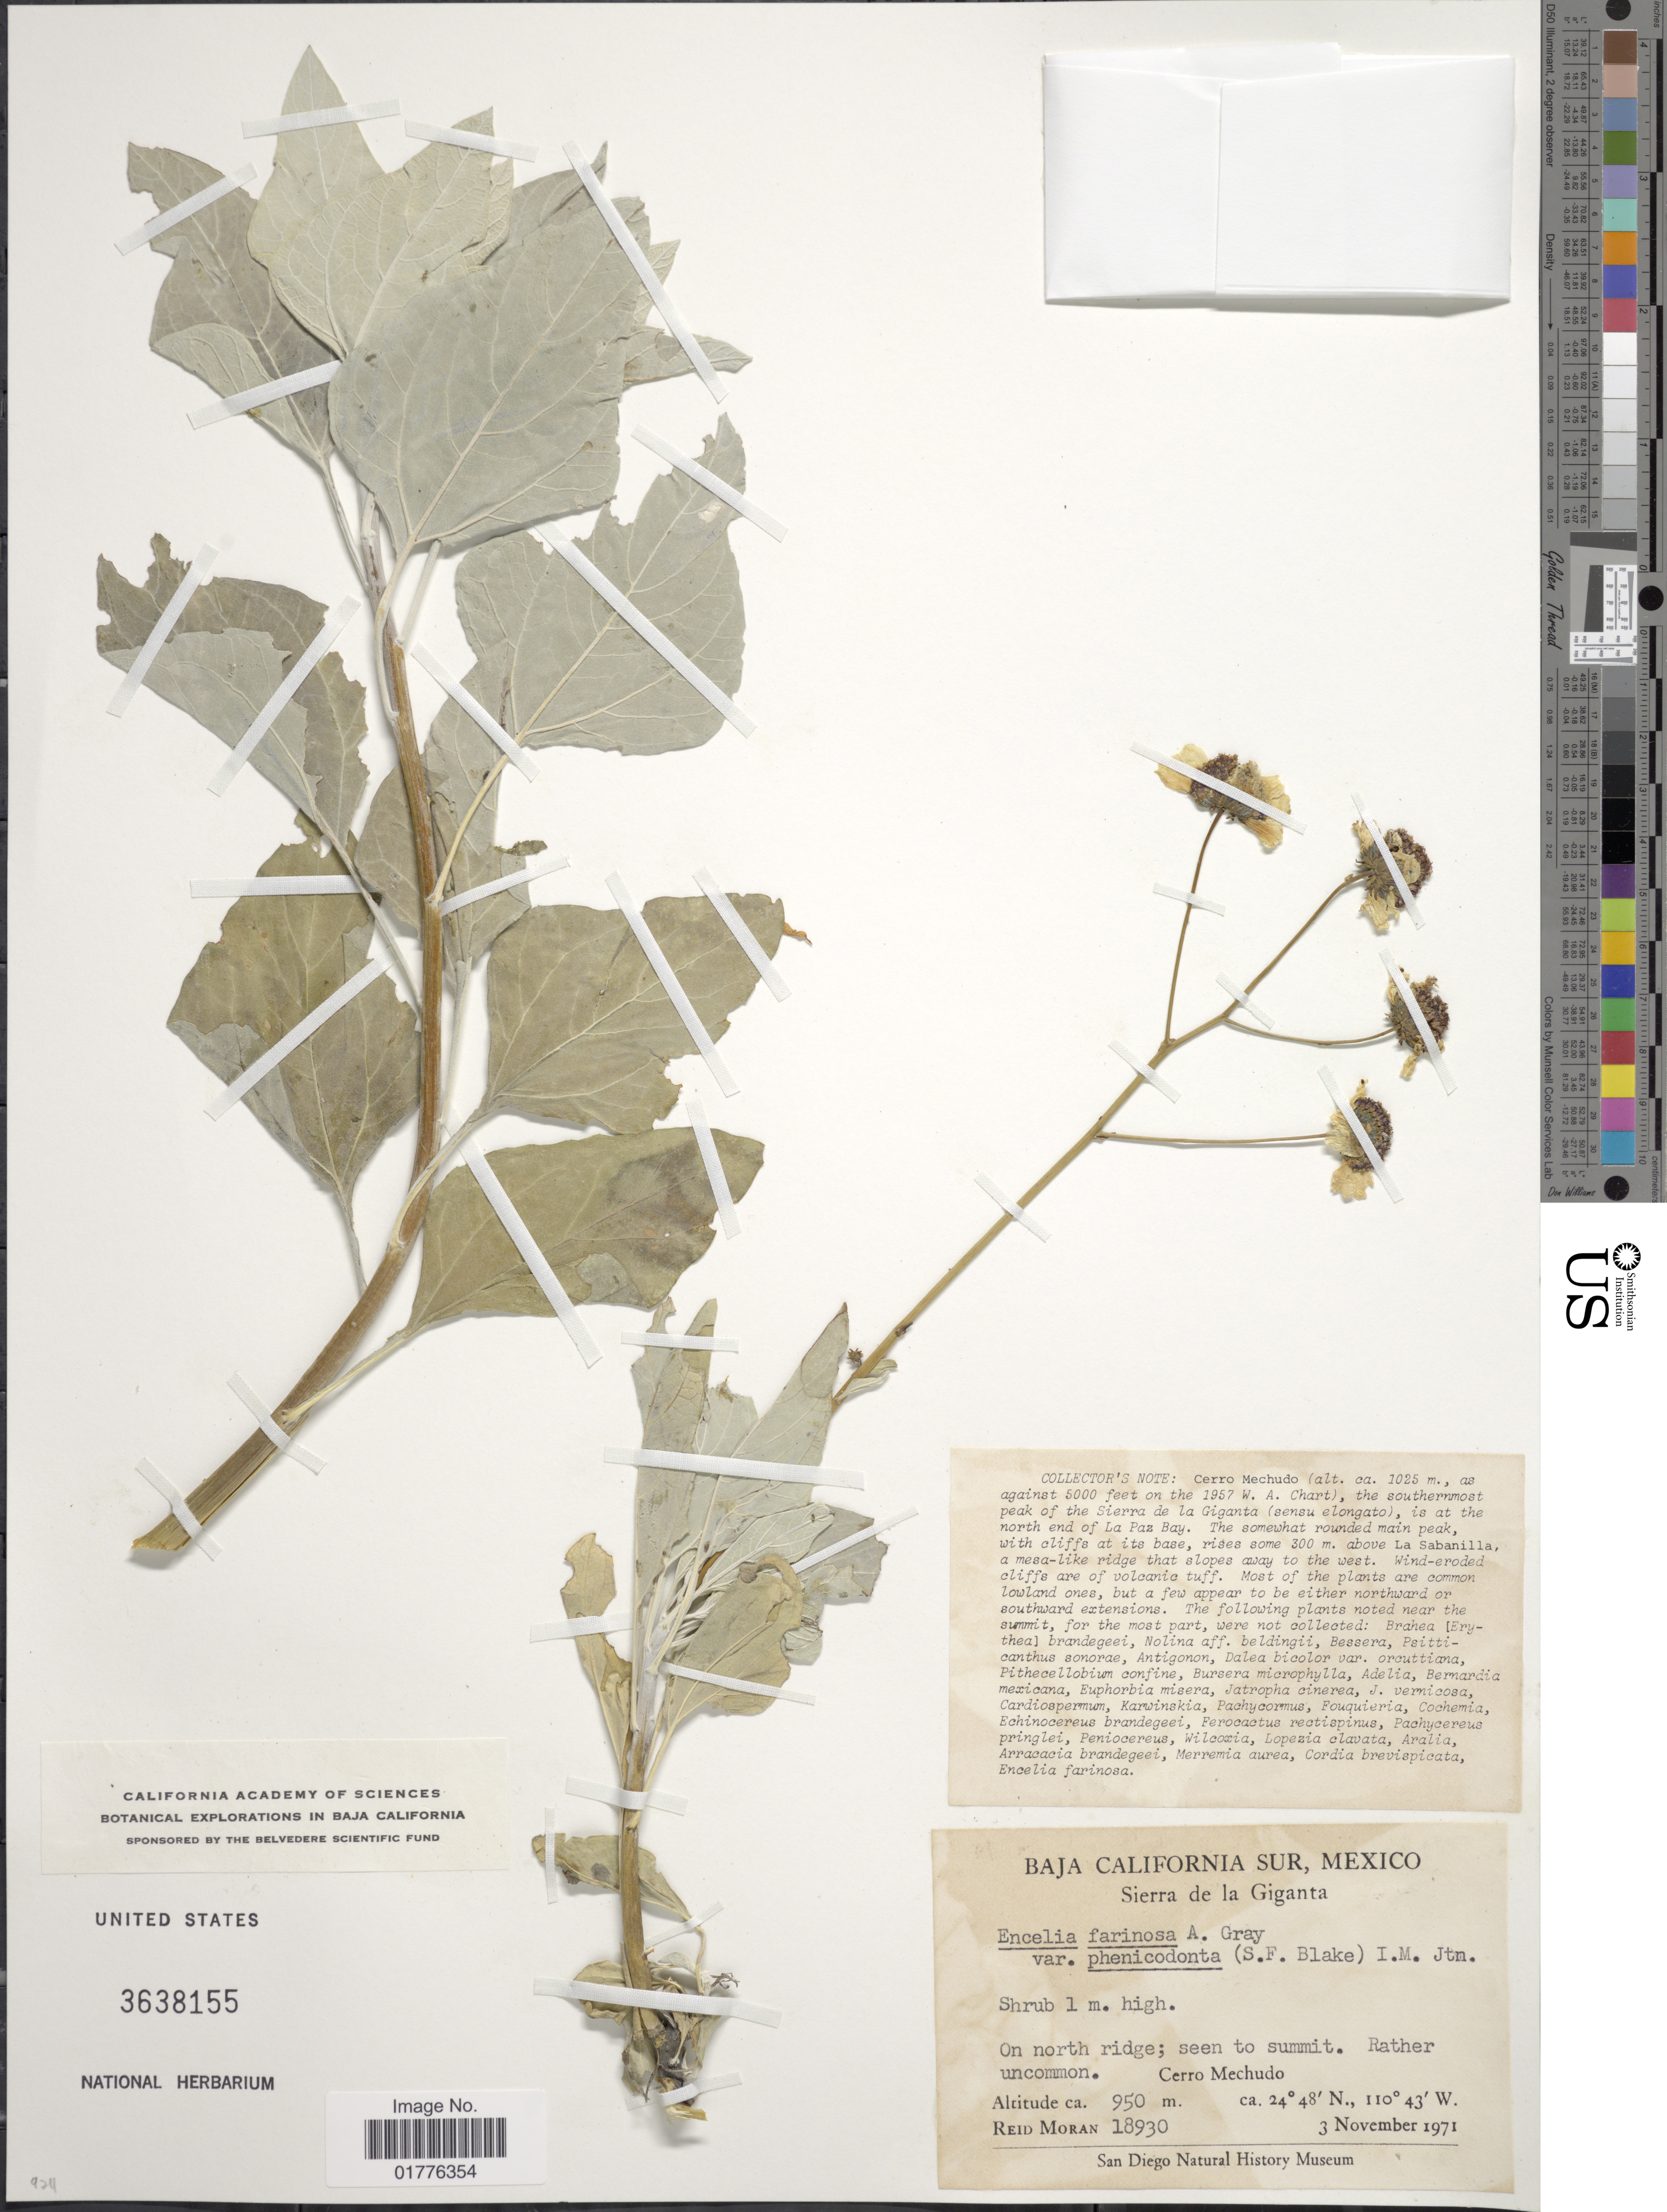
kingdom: Plantae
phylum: Tracheophyta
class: Magnoliopsida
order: Asterales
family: Asteraceae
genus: Encelia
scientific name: Encelia farinosa f. phenicodonta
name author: S.F. Blake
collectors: R. V. Moran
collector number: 18930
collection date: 1971-11-03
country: Mexico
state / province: Baja California Sur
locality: Sierra de la Giganta, Cerro Mechudo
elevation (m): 950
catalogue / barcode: US 3638155